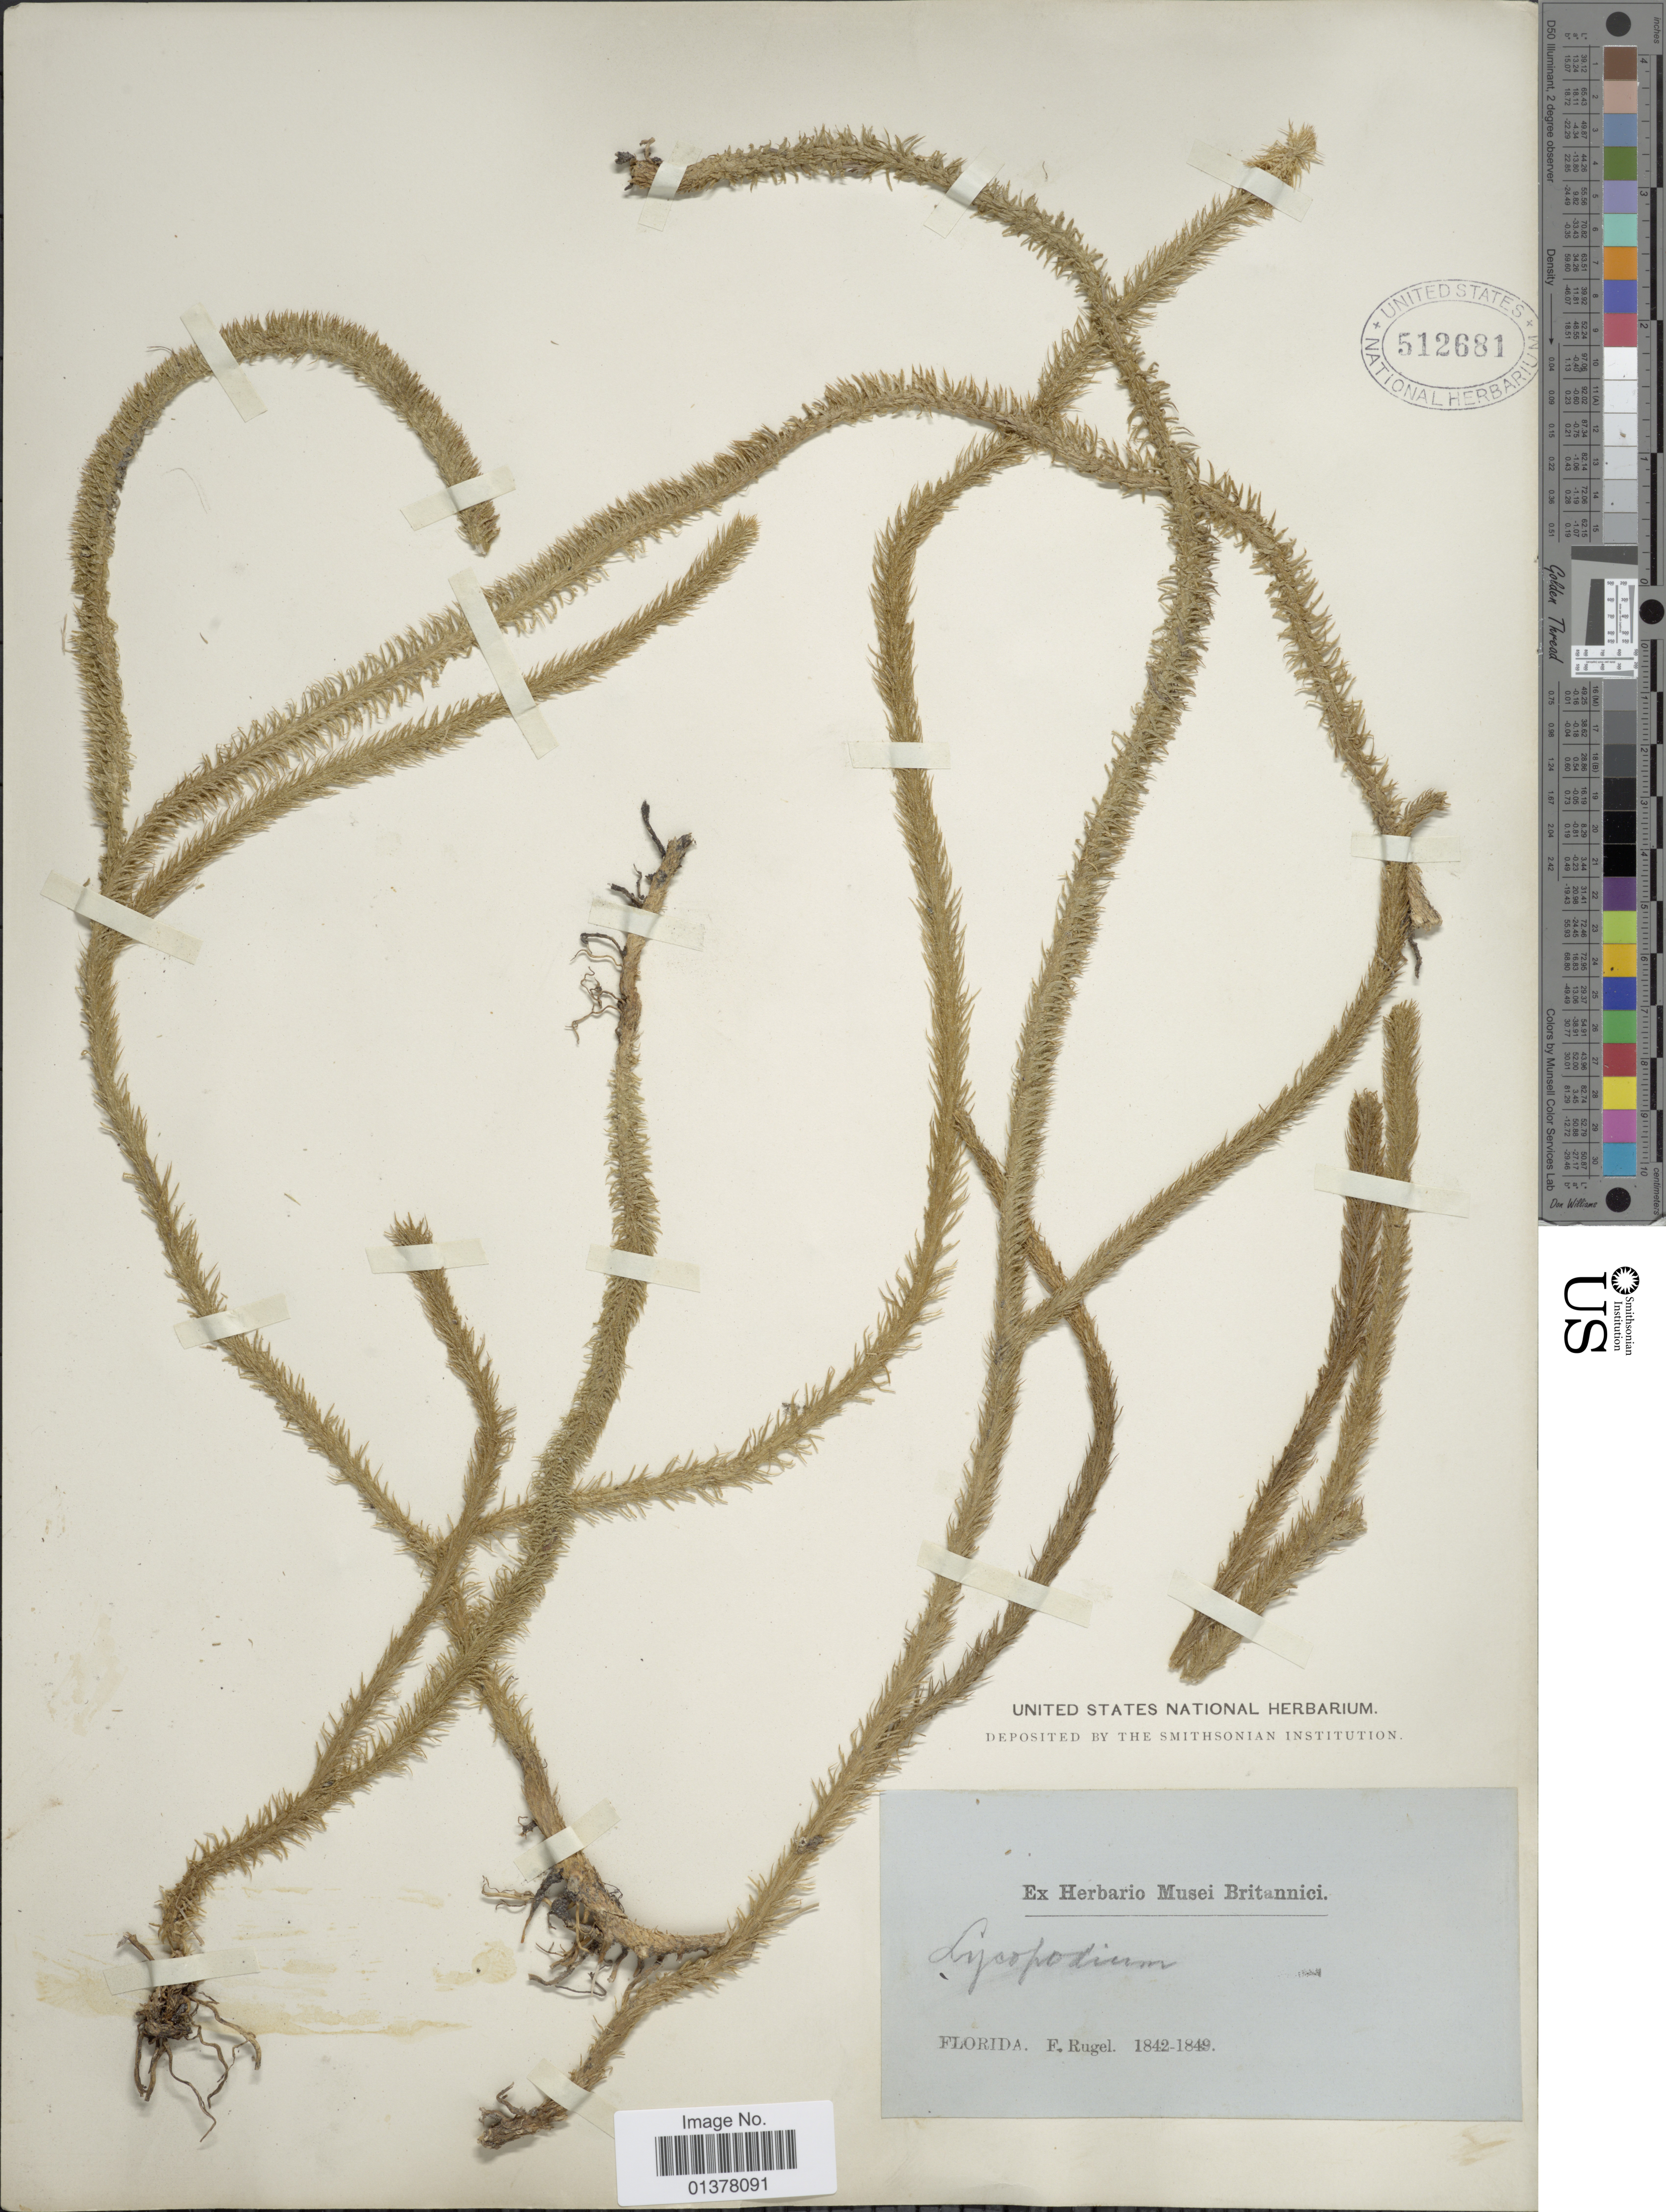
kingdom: Plantae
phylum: Tracheophyta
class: Lycopodiopsida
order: Lycopodiales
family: Lycopodiaceae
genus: Lycopodiella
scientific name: Lycopodiella alopecuroides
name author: (L.) Cranfill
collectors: F. Rugel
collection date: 1842/1849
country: United States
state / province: Florida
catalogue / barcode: US 512681